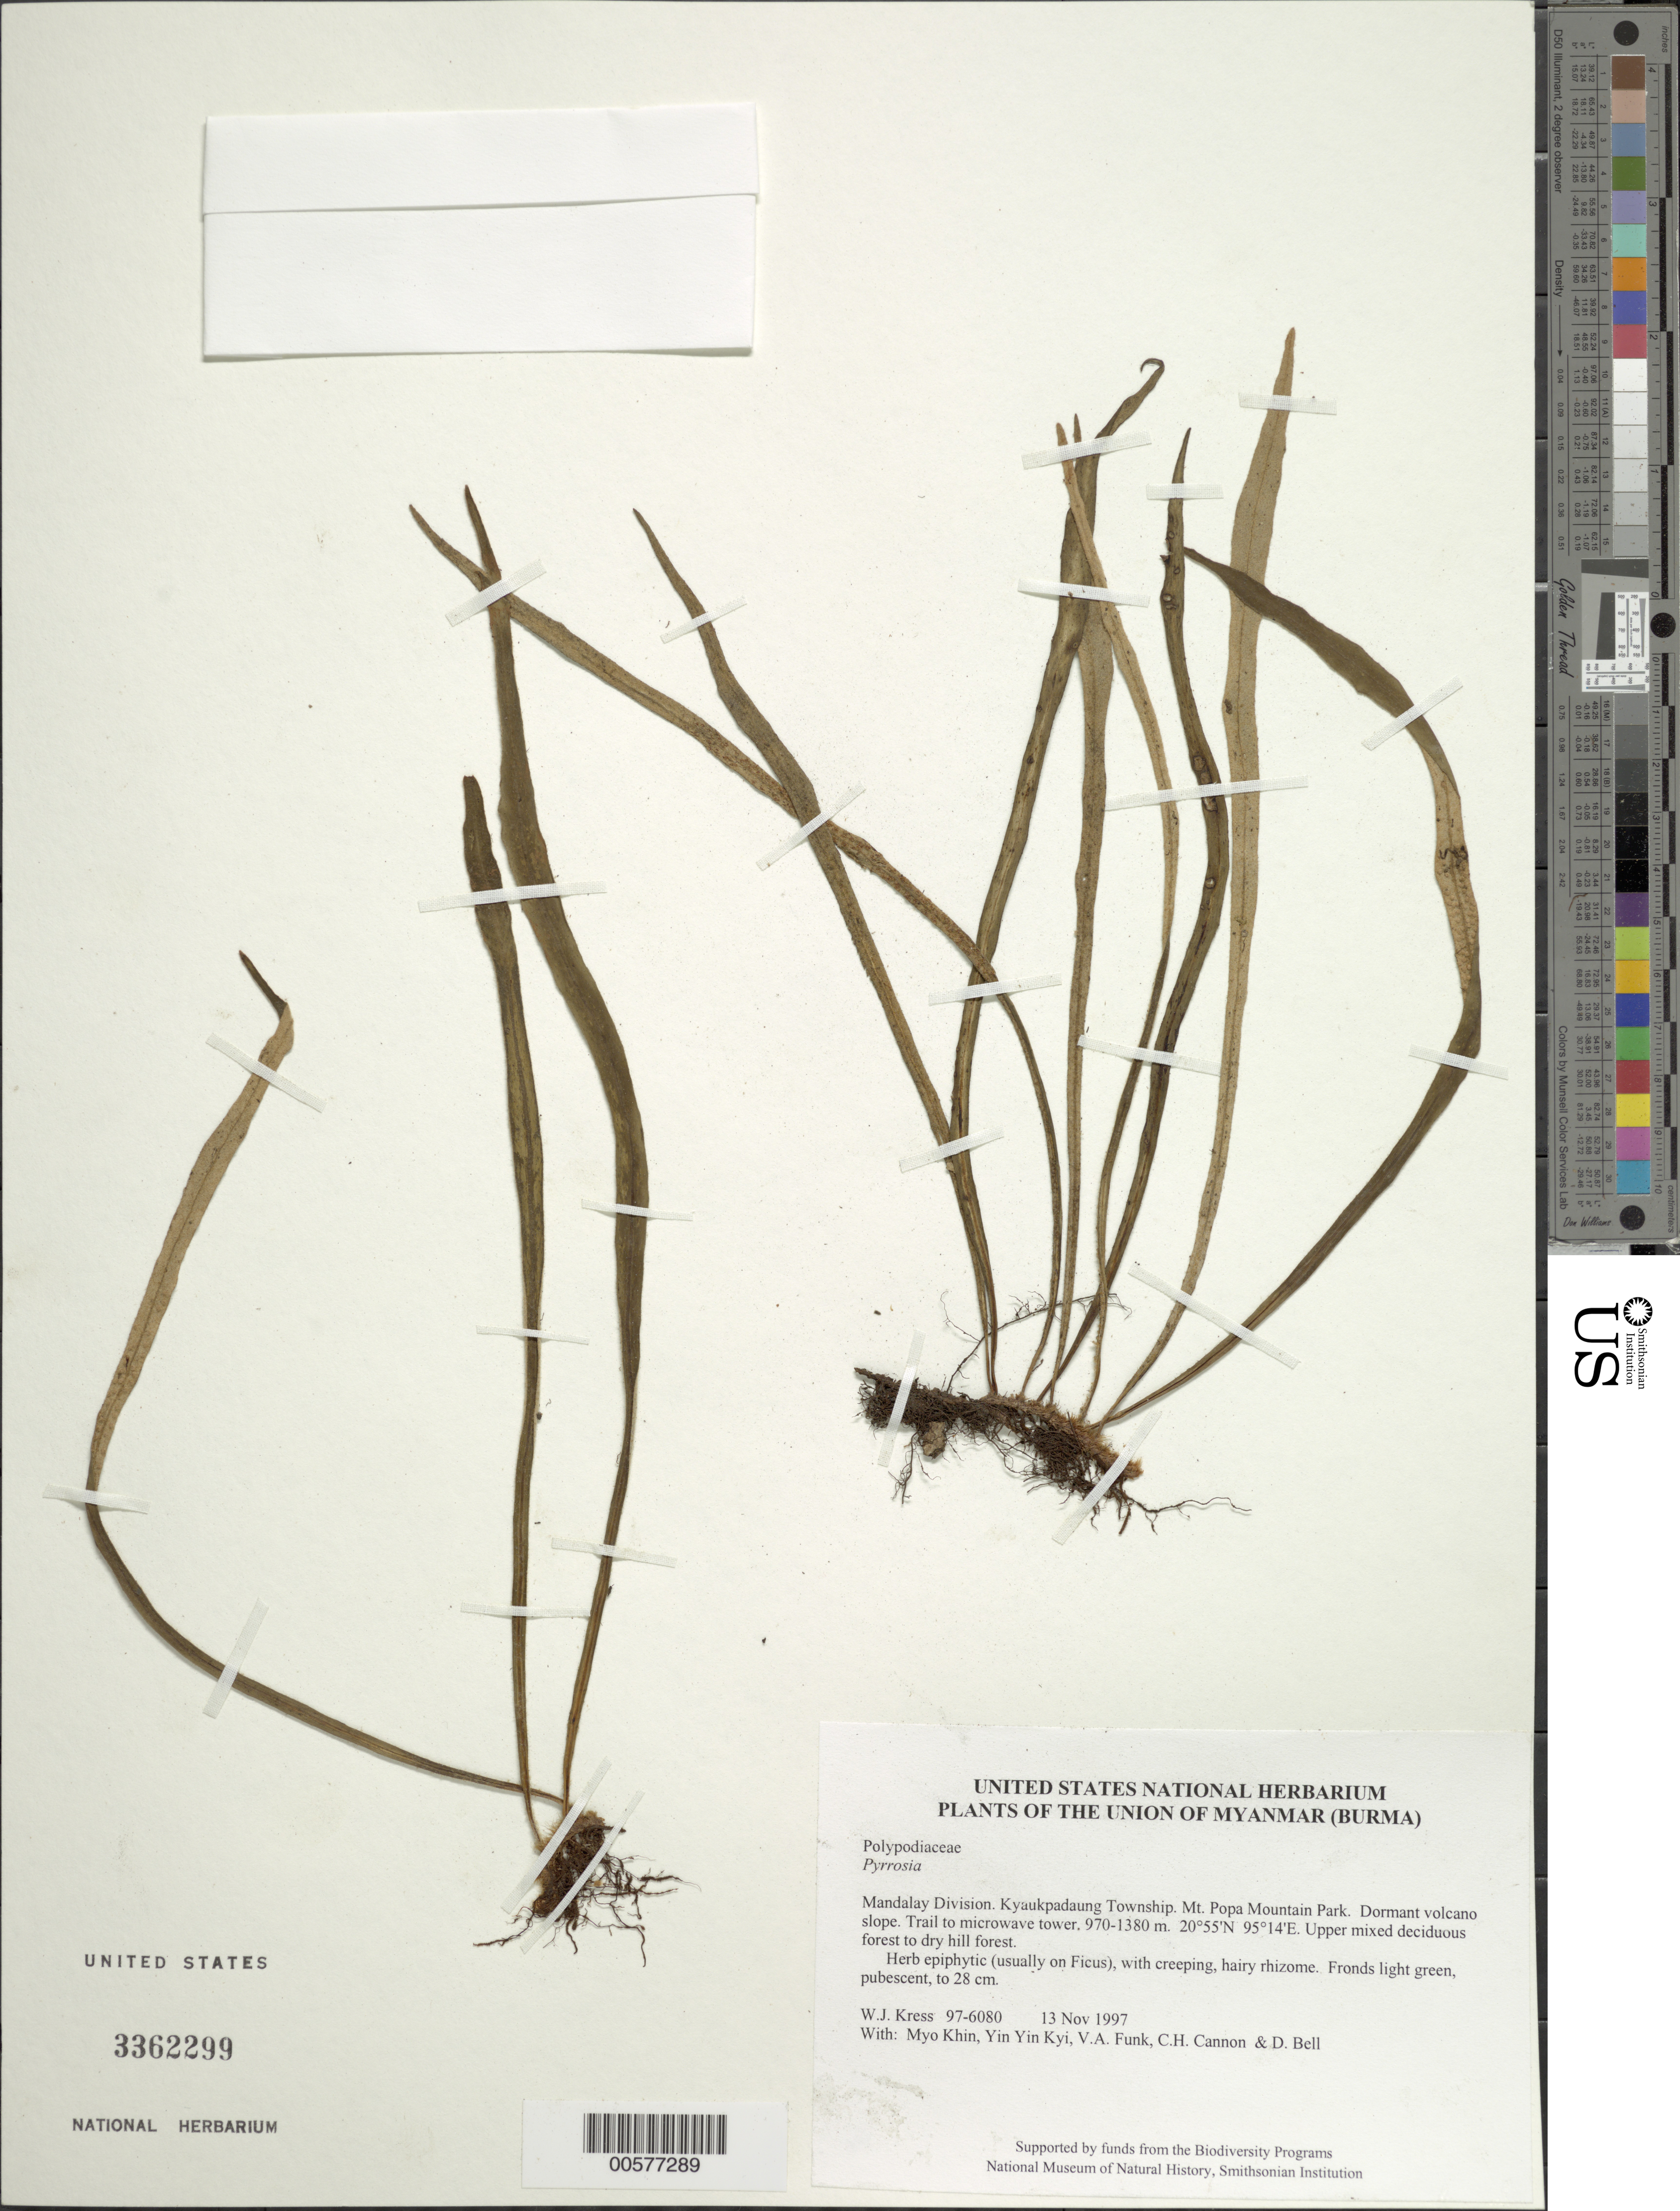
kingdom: Plantae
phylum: Tracheophyta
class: Polypodiopsida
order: Polypodiales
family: Polypodiaceae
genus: Pyrrosia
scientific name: Pyrrosia sp.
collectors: W. J. Kress, Myo Khin, Yin Yin Kyi, V. Funk, C. H. Cannon & D. A. Bell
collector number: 97-6080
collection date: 1997-11-13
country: Myanmar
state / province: Mandalay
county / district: Kyaukpadaung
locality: Mt. Popa Mountain Park. Dormant volcano slope. Trail to microwave tower.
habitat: Upper mixed deciduous forest to dry hill forest.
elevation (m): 970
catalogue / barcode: US 3362299